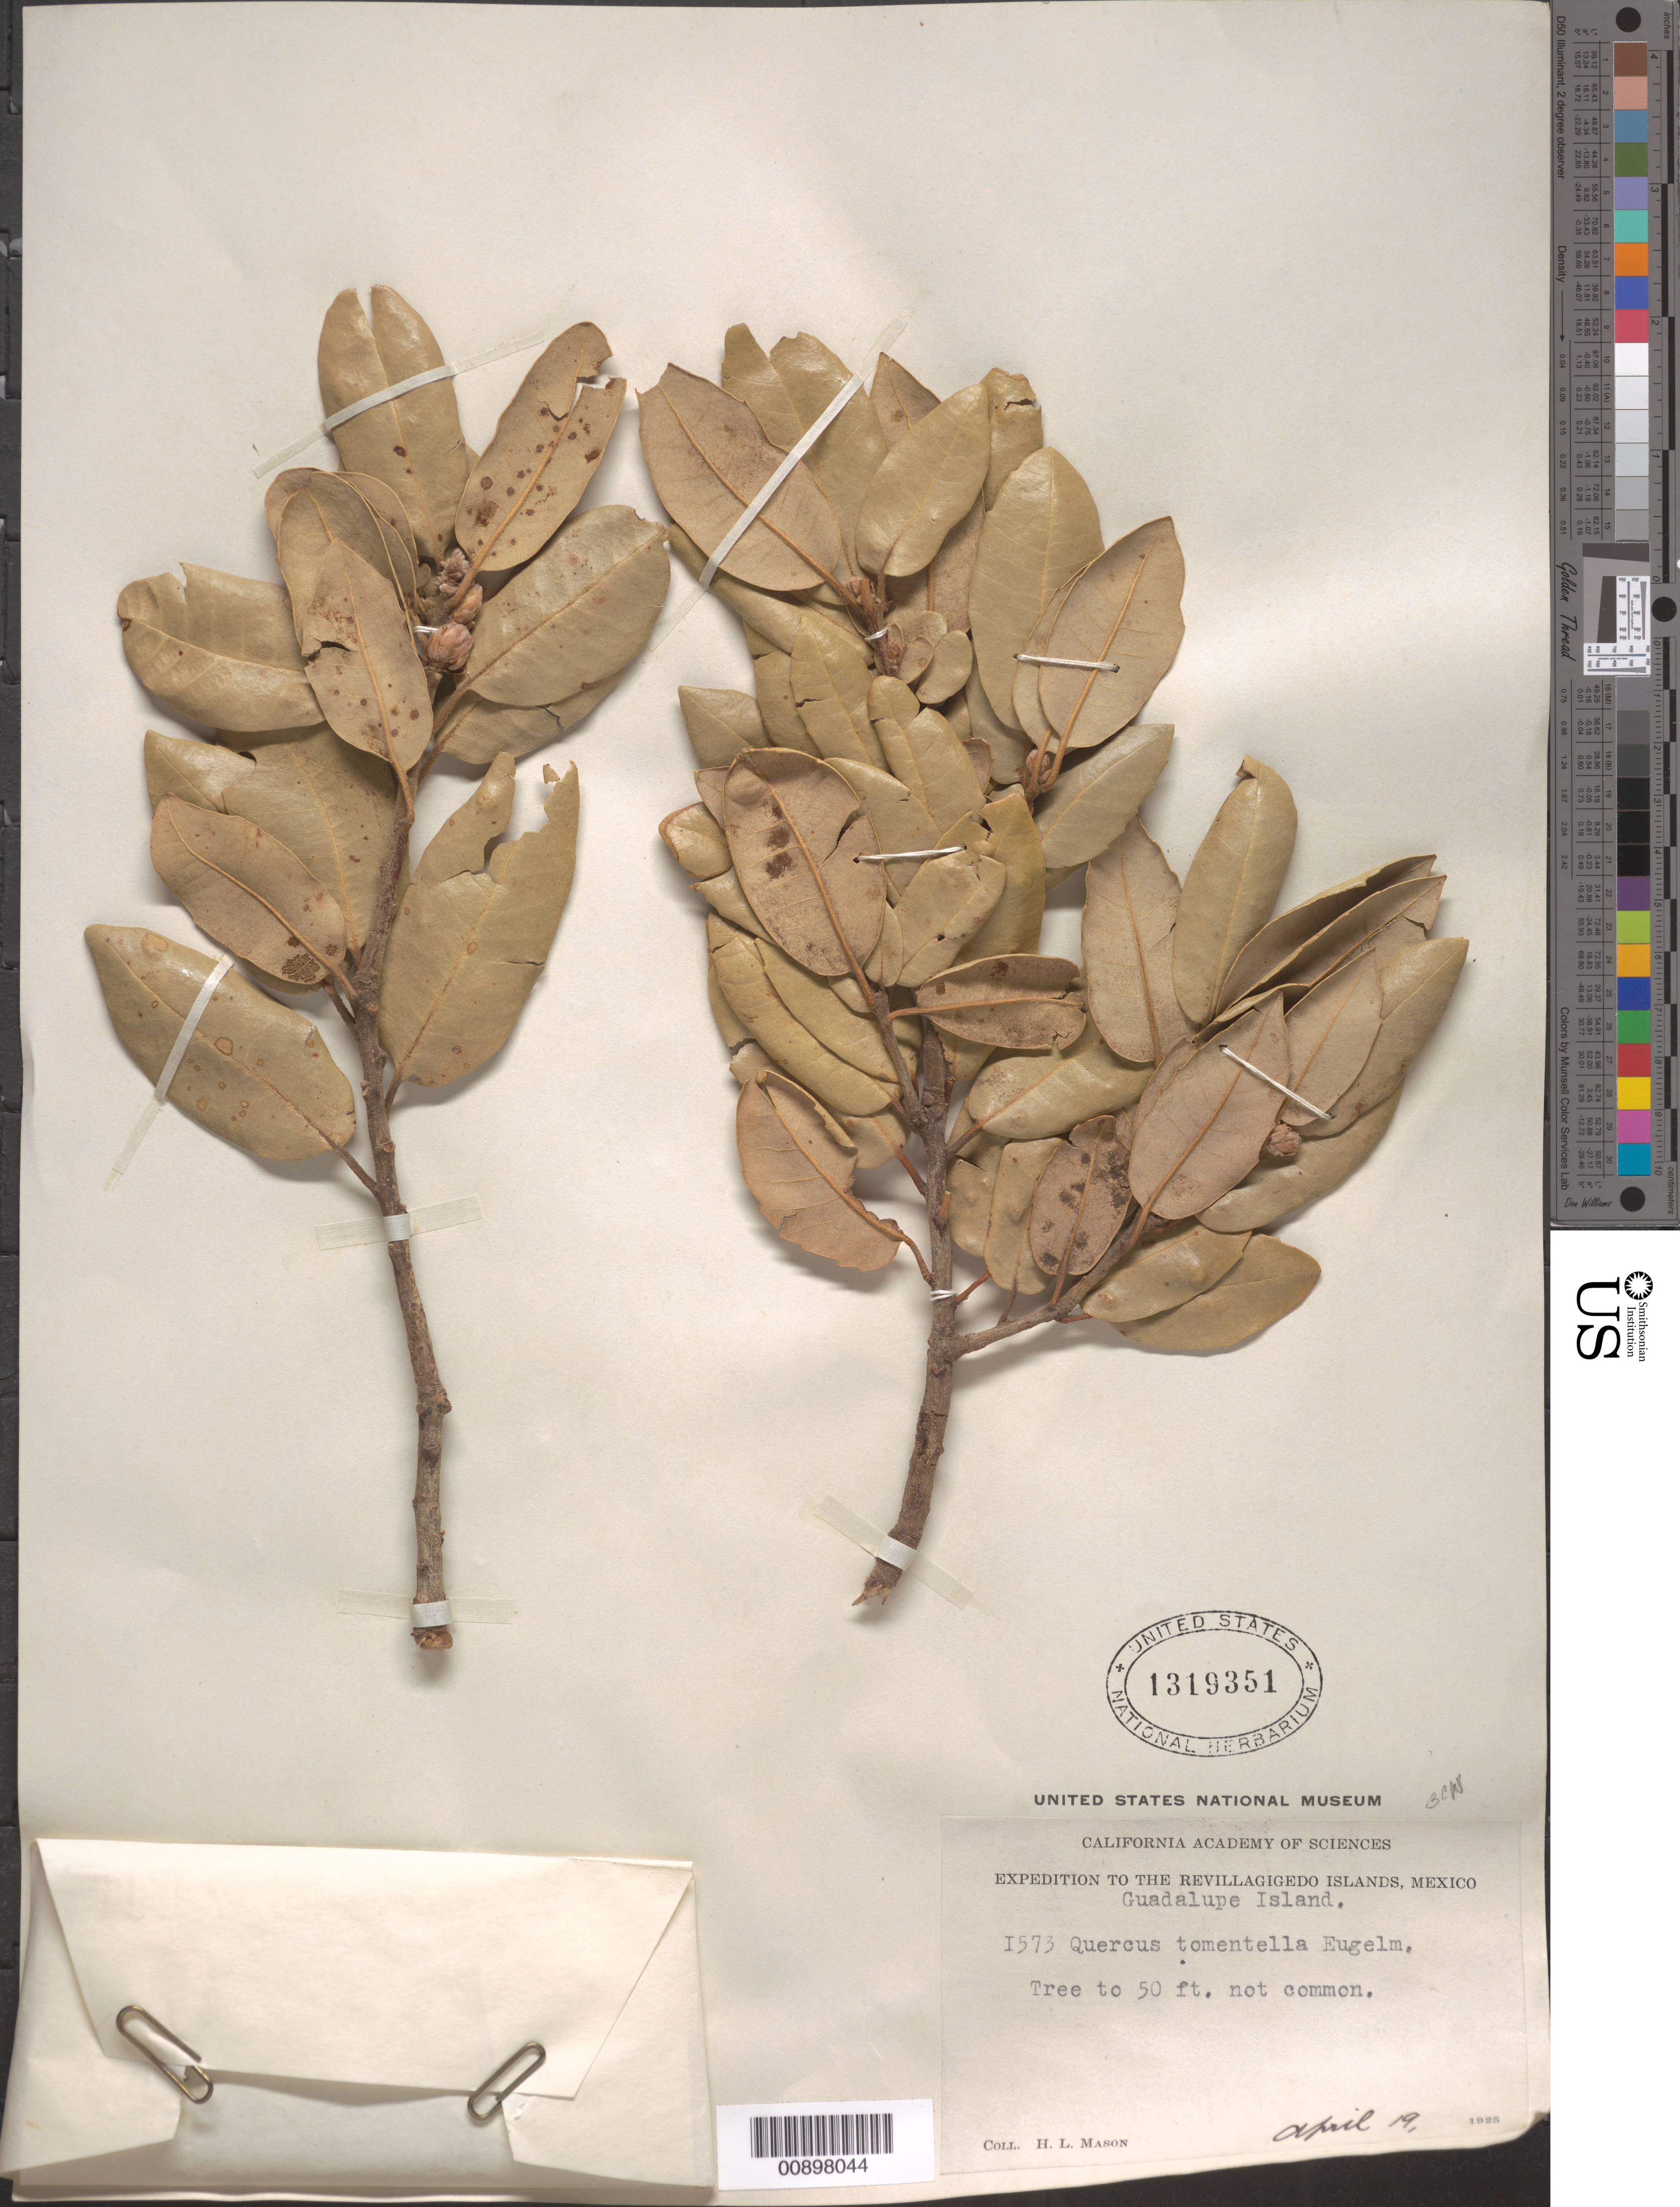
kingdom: Plantae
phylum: Tracheophyta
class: Magnoliopsida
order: Fagales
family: Fagaceae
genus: Quercus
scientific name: Quercus tomentella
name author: Engelm.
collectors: H. L. Mason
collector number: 1573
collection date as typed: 19 Apr 1925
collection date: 1925-04-19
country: Mexico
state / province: Baja California Norte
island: Guadalupe I.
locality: Guadalupe Island.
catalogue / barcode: US 1319351